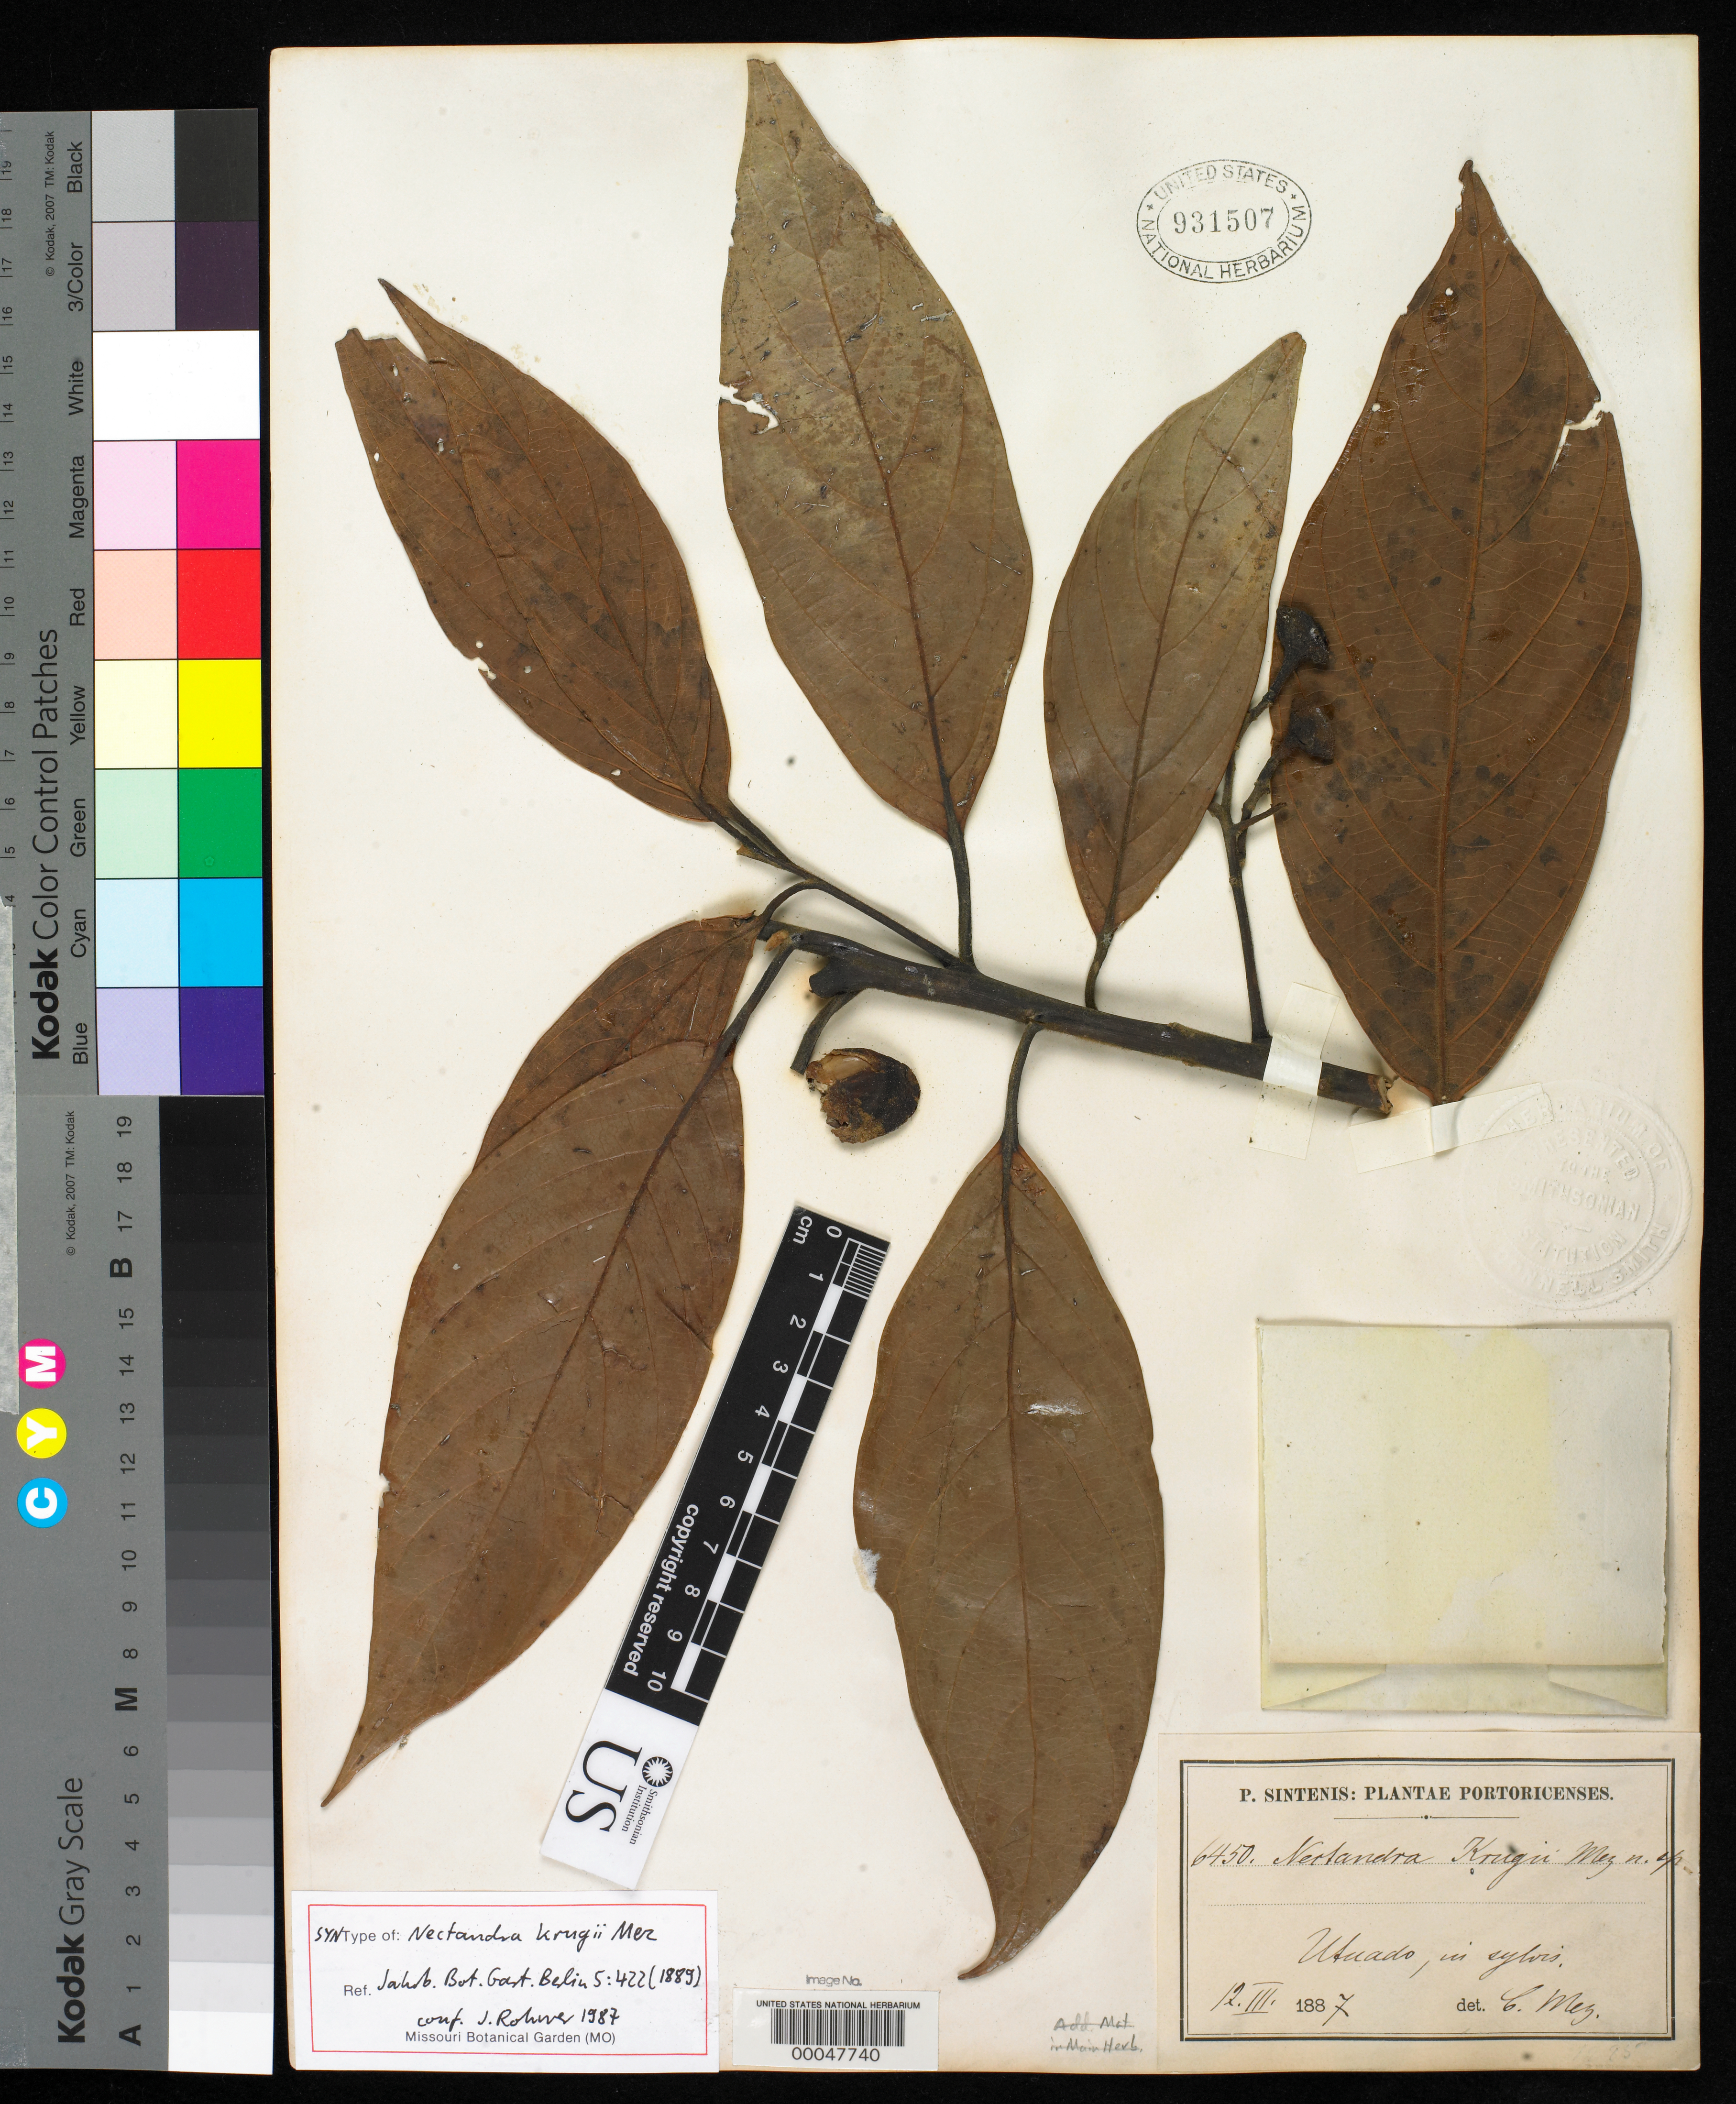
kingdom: Plantae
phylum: Tracheophyta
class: Magnoliopsida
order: Laurales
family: Lauraceae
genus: Nectandra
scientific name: Nectandra krugii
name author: Mez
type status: Syntype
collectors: P. Sintenis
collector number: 6450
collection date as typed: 12 Mar 1887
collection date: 1887-03-12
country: Puerto Rico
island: Greater Antilles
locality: Utado.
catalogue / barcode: US 931507